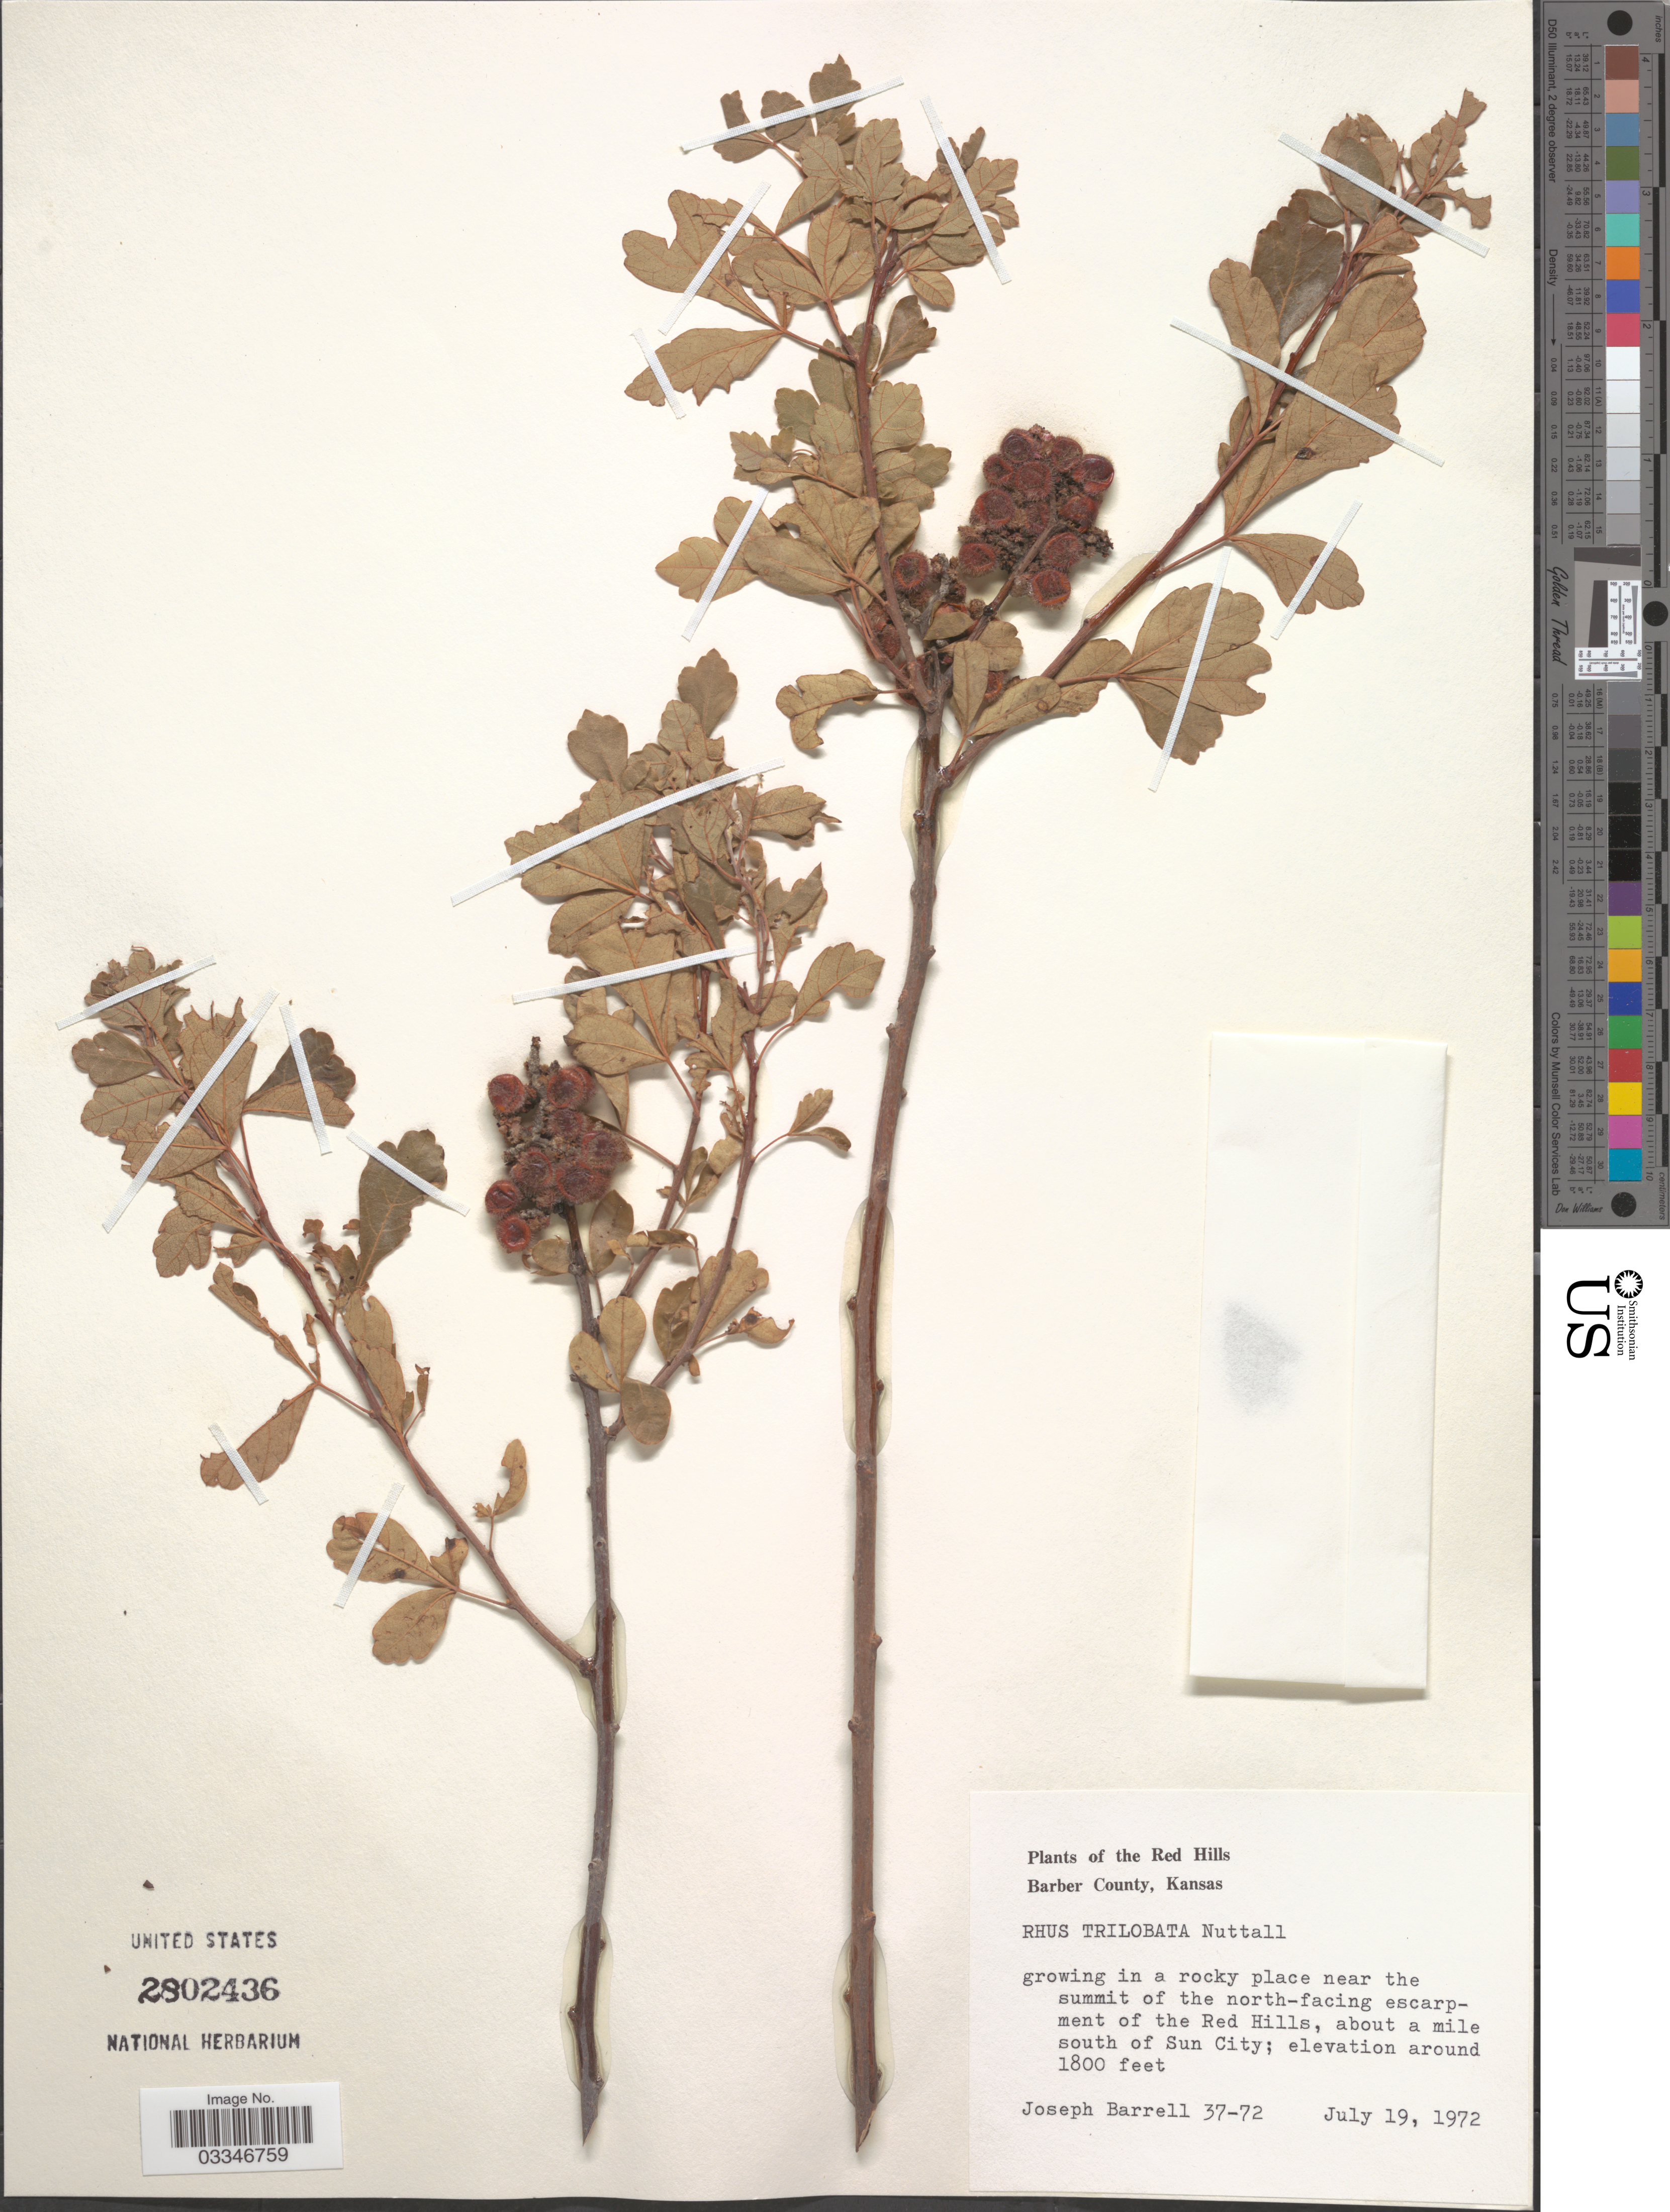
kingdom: Plantae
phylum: Tracheophyta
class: Magnoliopsida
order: Sapindales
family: Anacardiaceae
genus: Rhus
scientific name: Rhus trilobata var. typica Munz & Sloane ined.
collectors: J. Barrell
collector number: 37-72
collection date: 1972-07-19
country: United States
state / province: Kansas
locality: The Red Hills, Barber County. Growing in a rocky place near the summit of the north-facing escarpment of the Red Hills, about a mile south of Sun City.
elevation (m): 549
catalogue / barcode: US 2802436